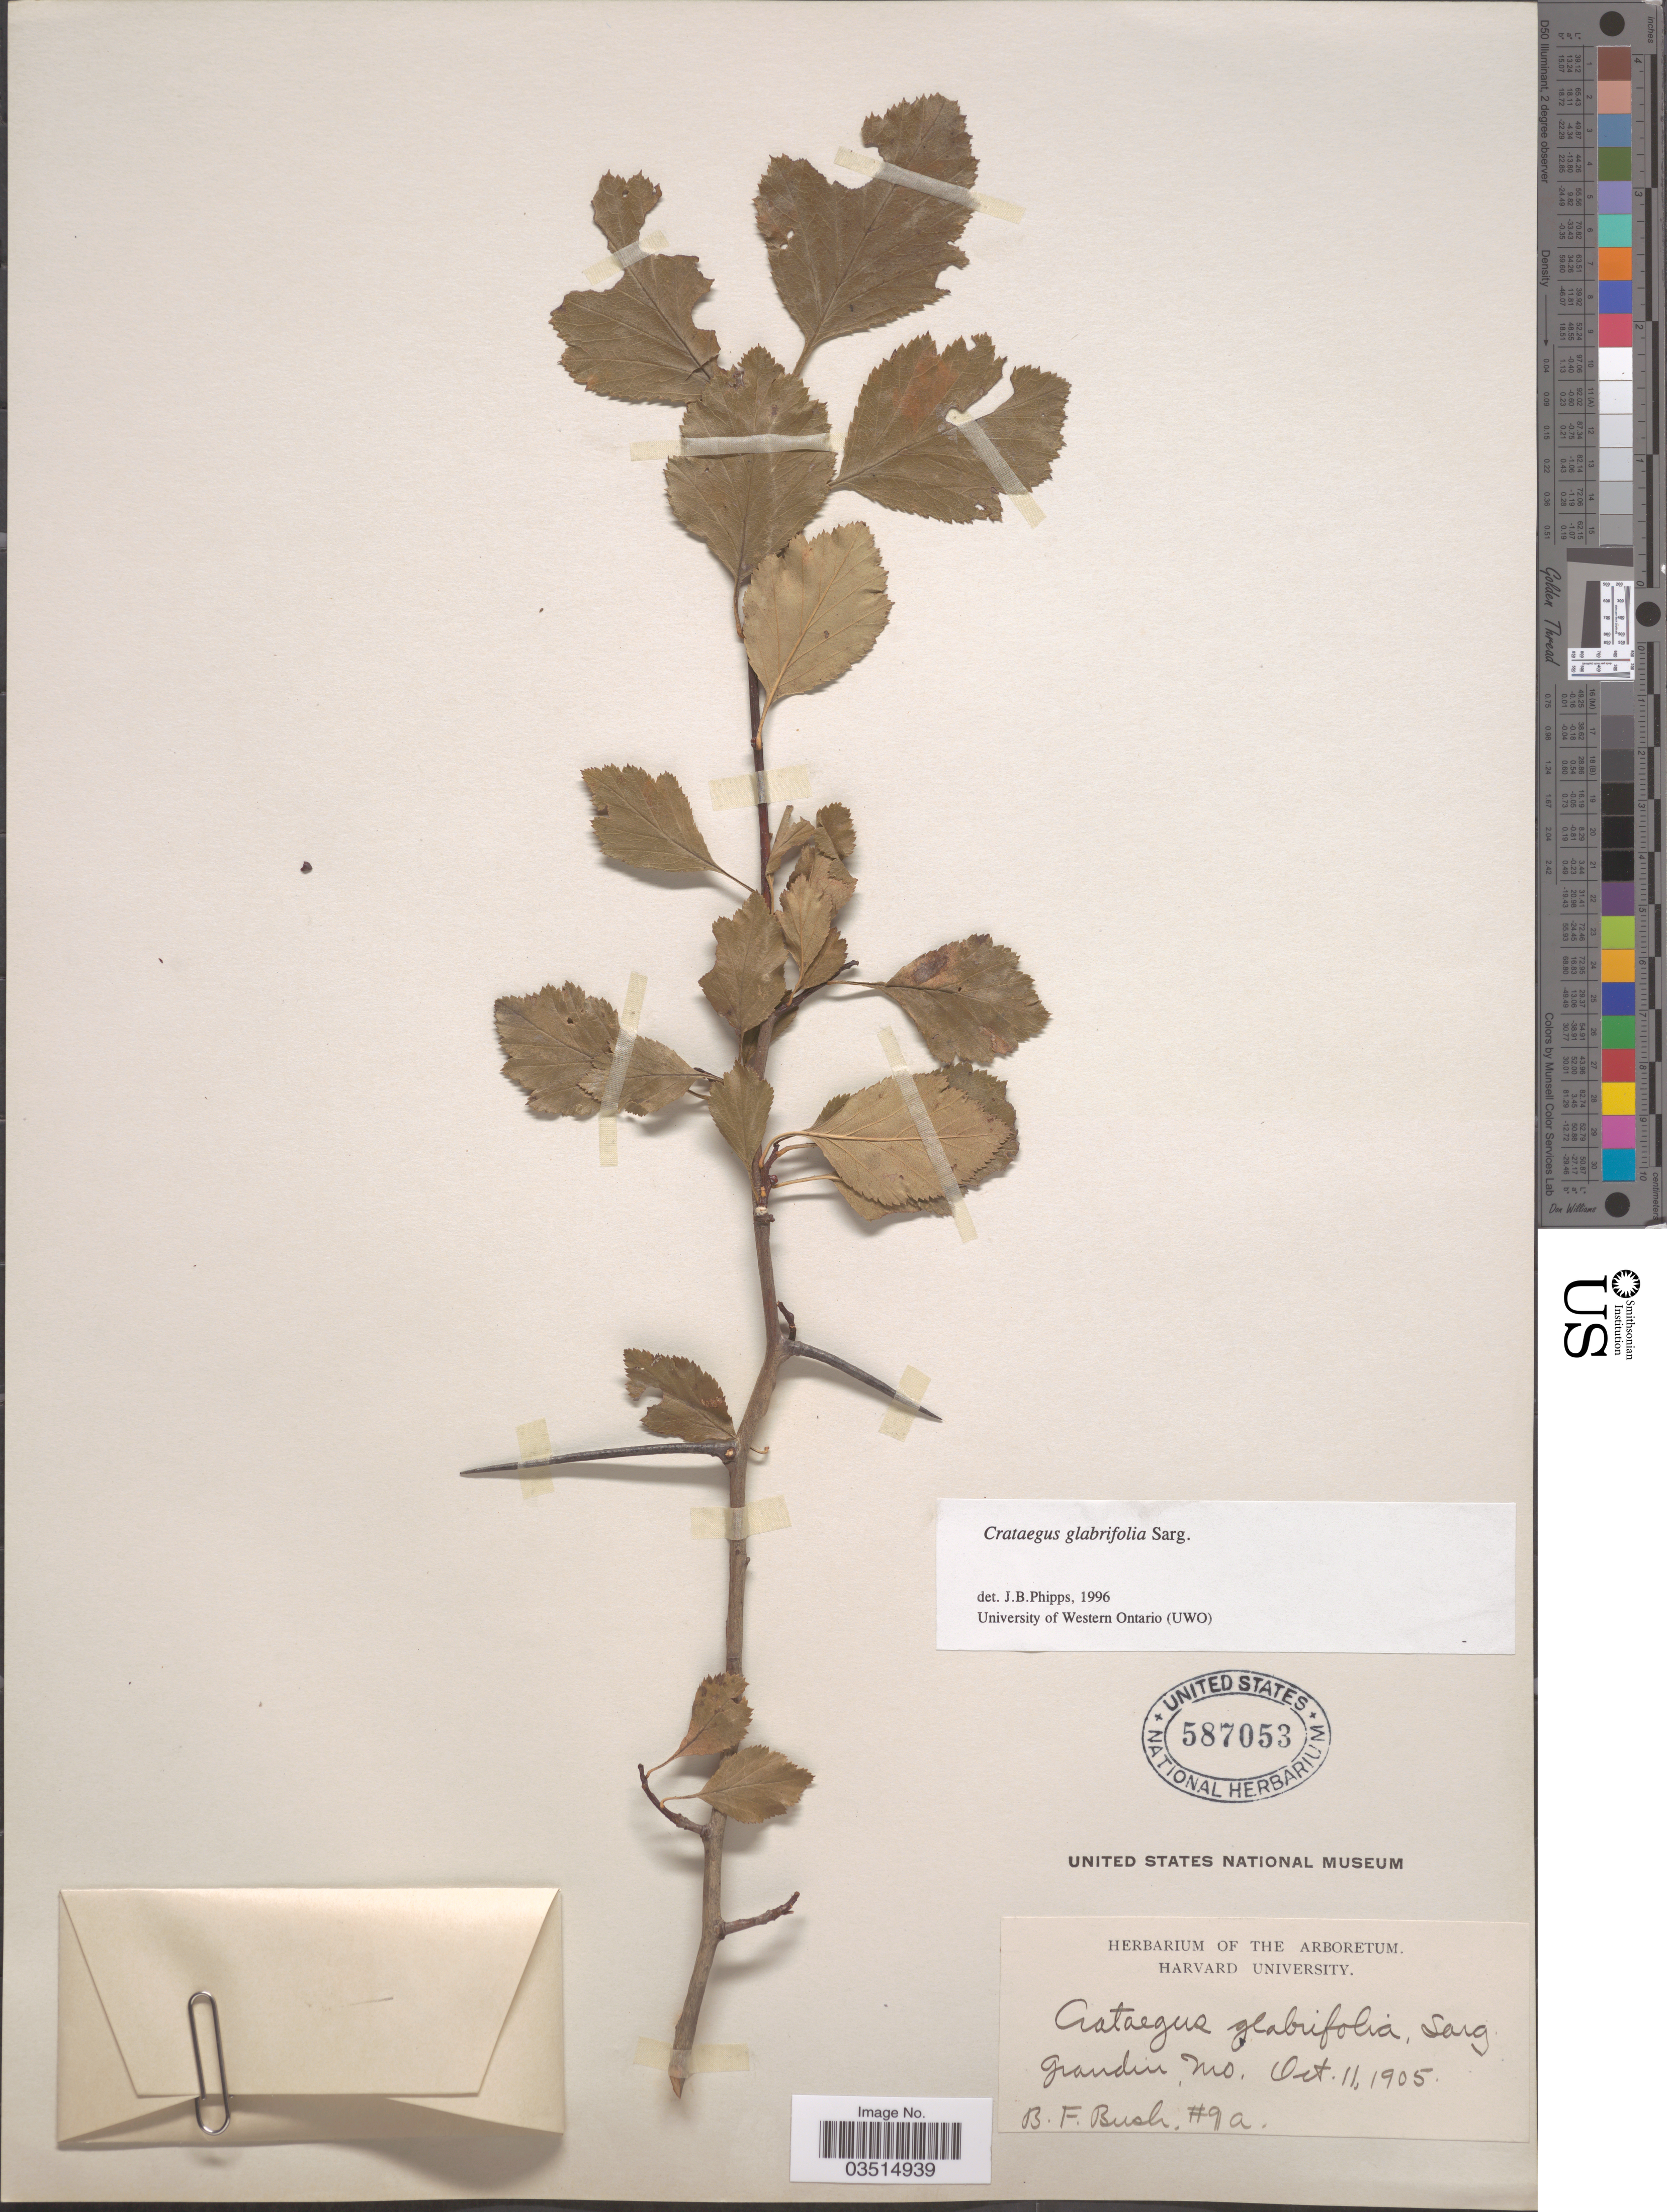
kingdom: Plantae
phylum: Tracheophyta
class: Magnoliopsida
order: Rosales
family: Rosaceae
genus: Crataegus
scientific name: Crataegus glabrifolia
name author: Sarg.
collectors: B. F. Bush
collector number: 9a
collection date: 1905-10-11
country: United States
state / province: Missouri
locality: Grandin.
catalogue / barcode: US 587053